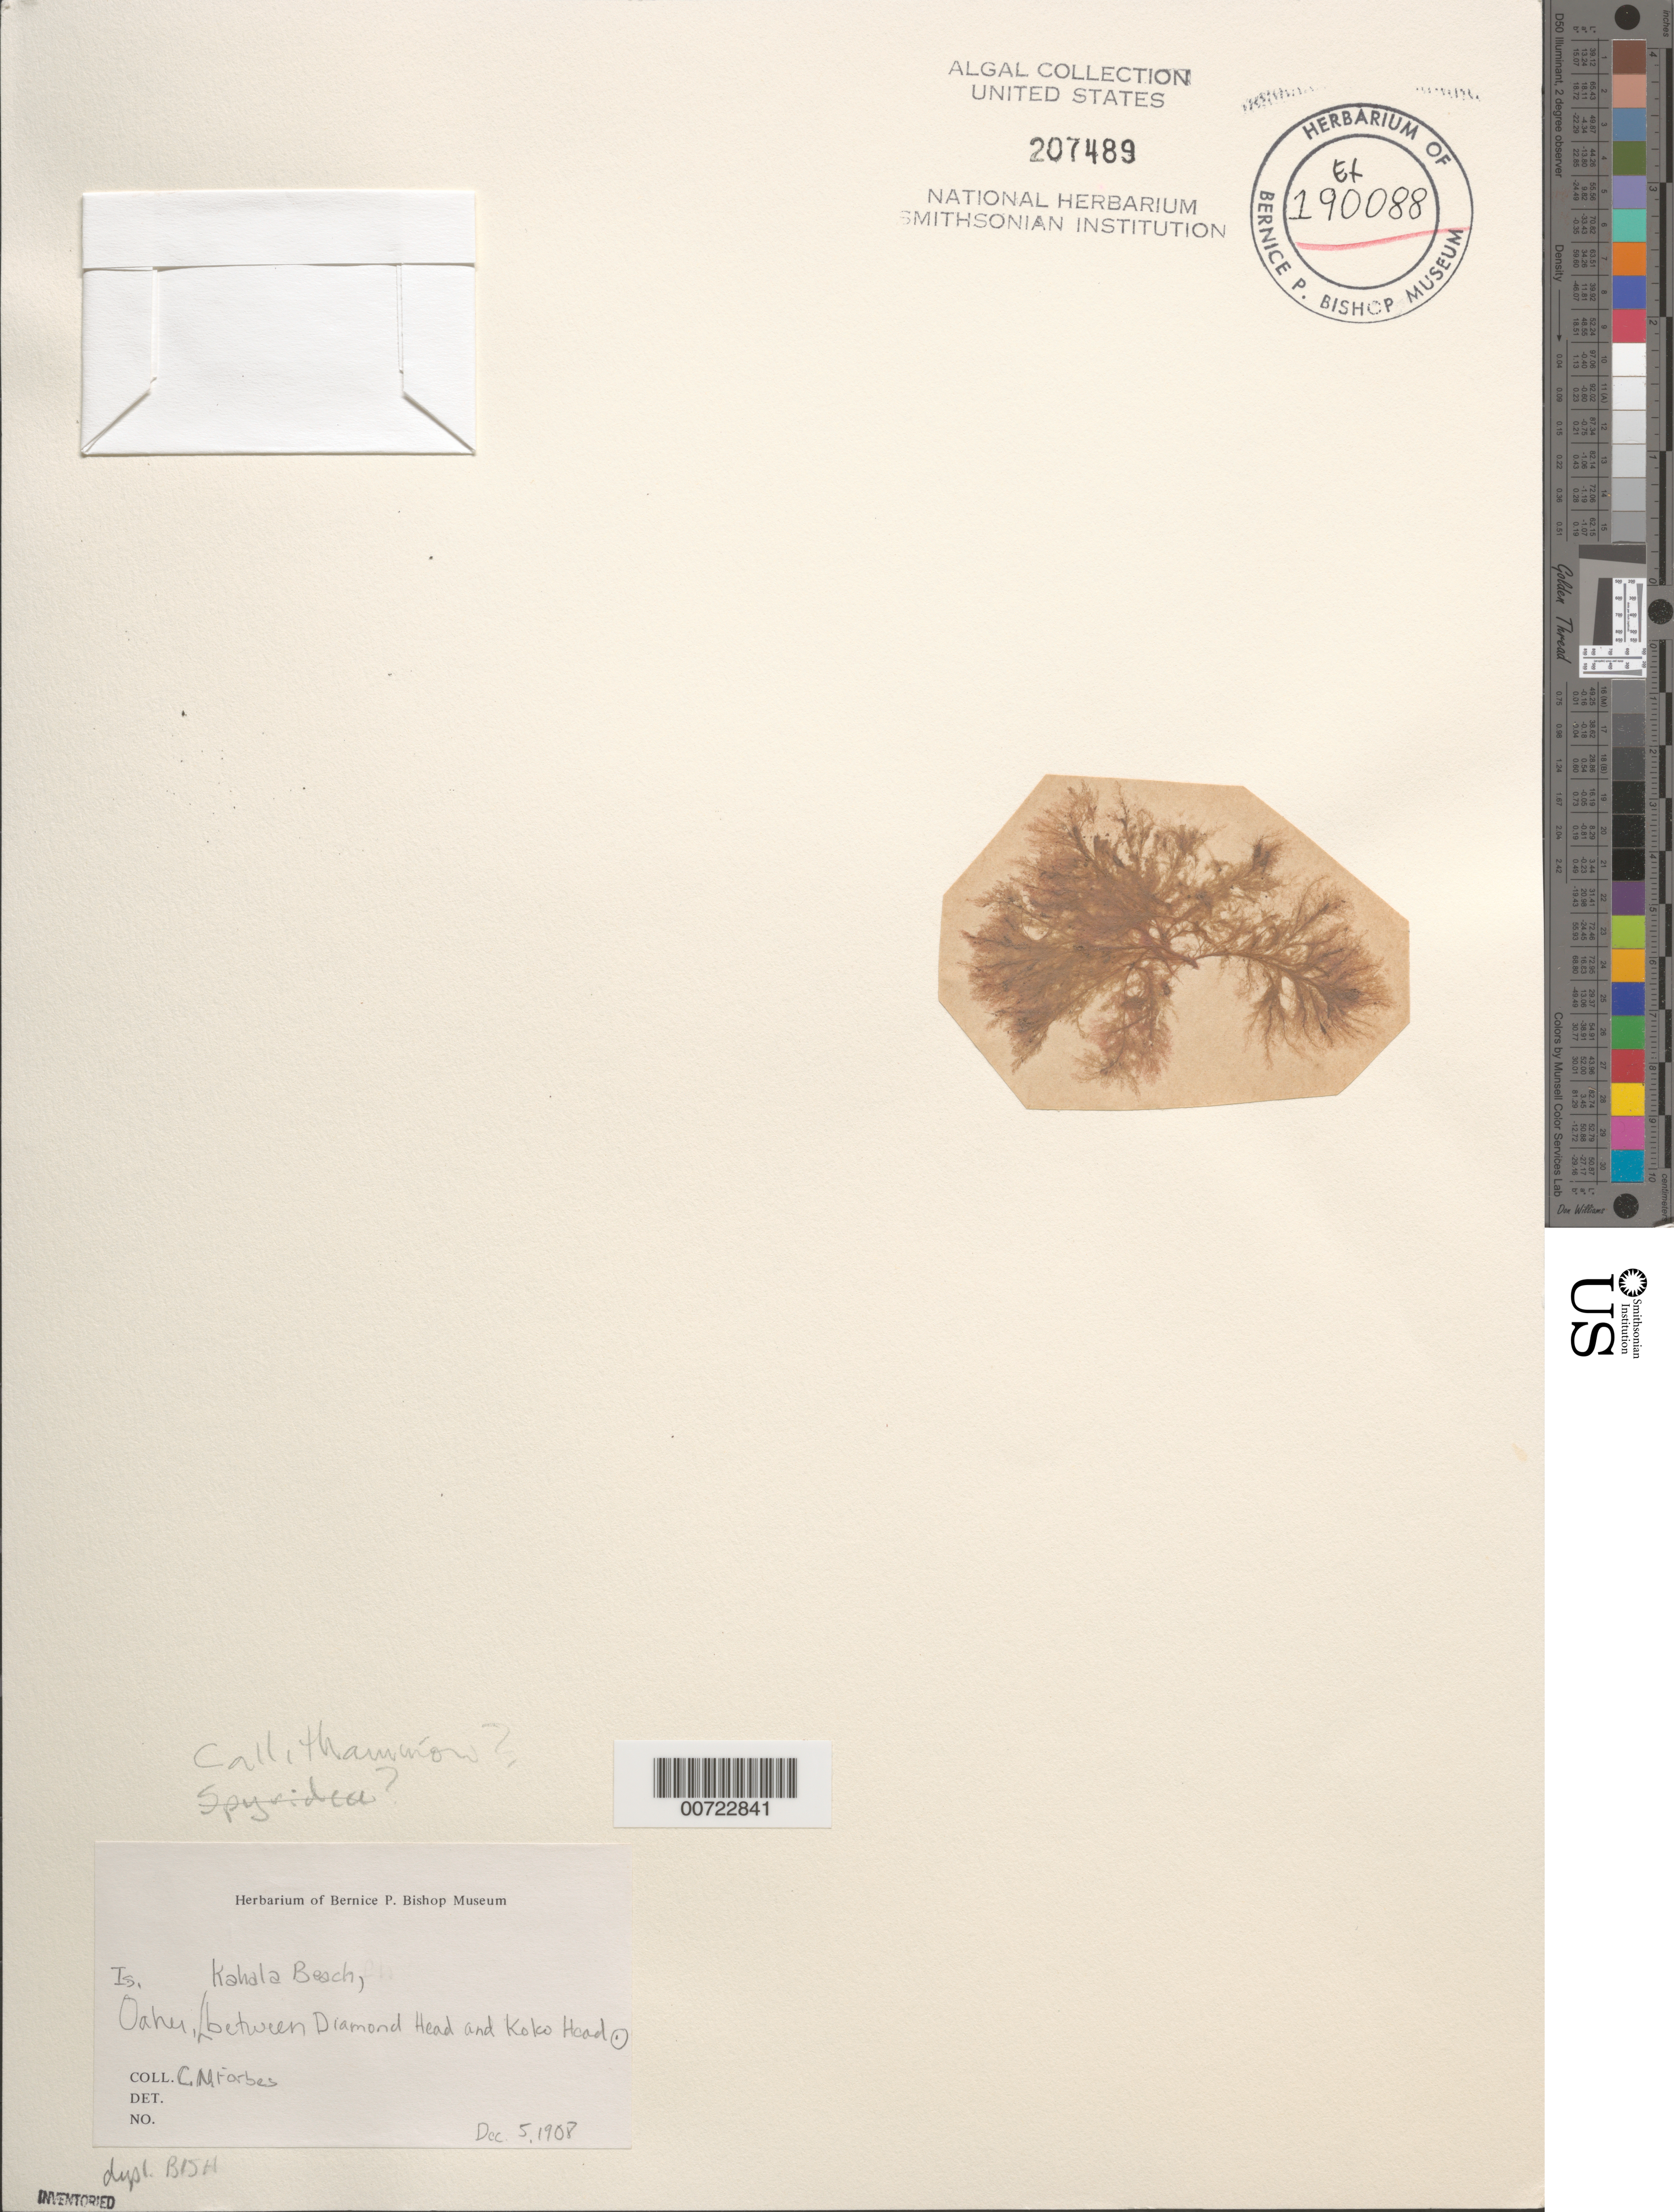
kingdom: Plantae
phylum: Rhodophyta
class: Florideophyceae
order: Ceramiales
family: Callithamniaceae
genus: Callithamnion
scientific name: Callithamnion sp.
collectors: C. N. Forbes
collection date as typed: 05 Dec 1908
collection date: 1908-12-05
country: United States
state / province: Hawaii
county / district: Honolulu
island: Oahu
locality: Kahala Beach, between Diamond Head and Koko Head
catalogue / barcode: US 207489